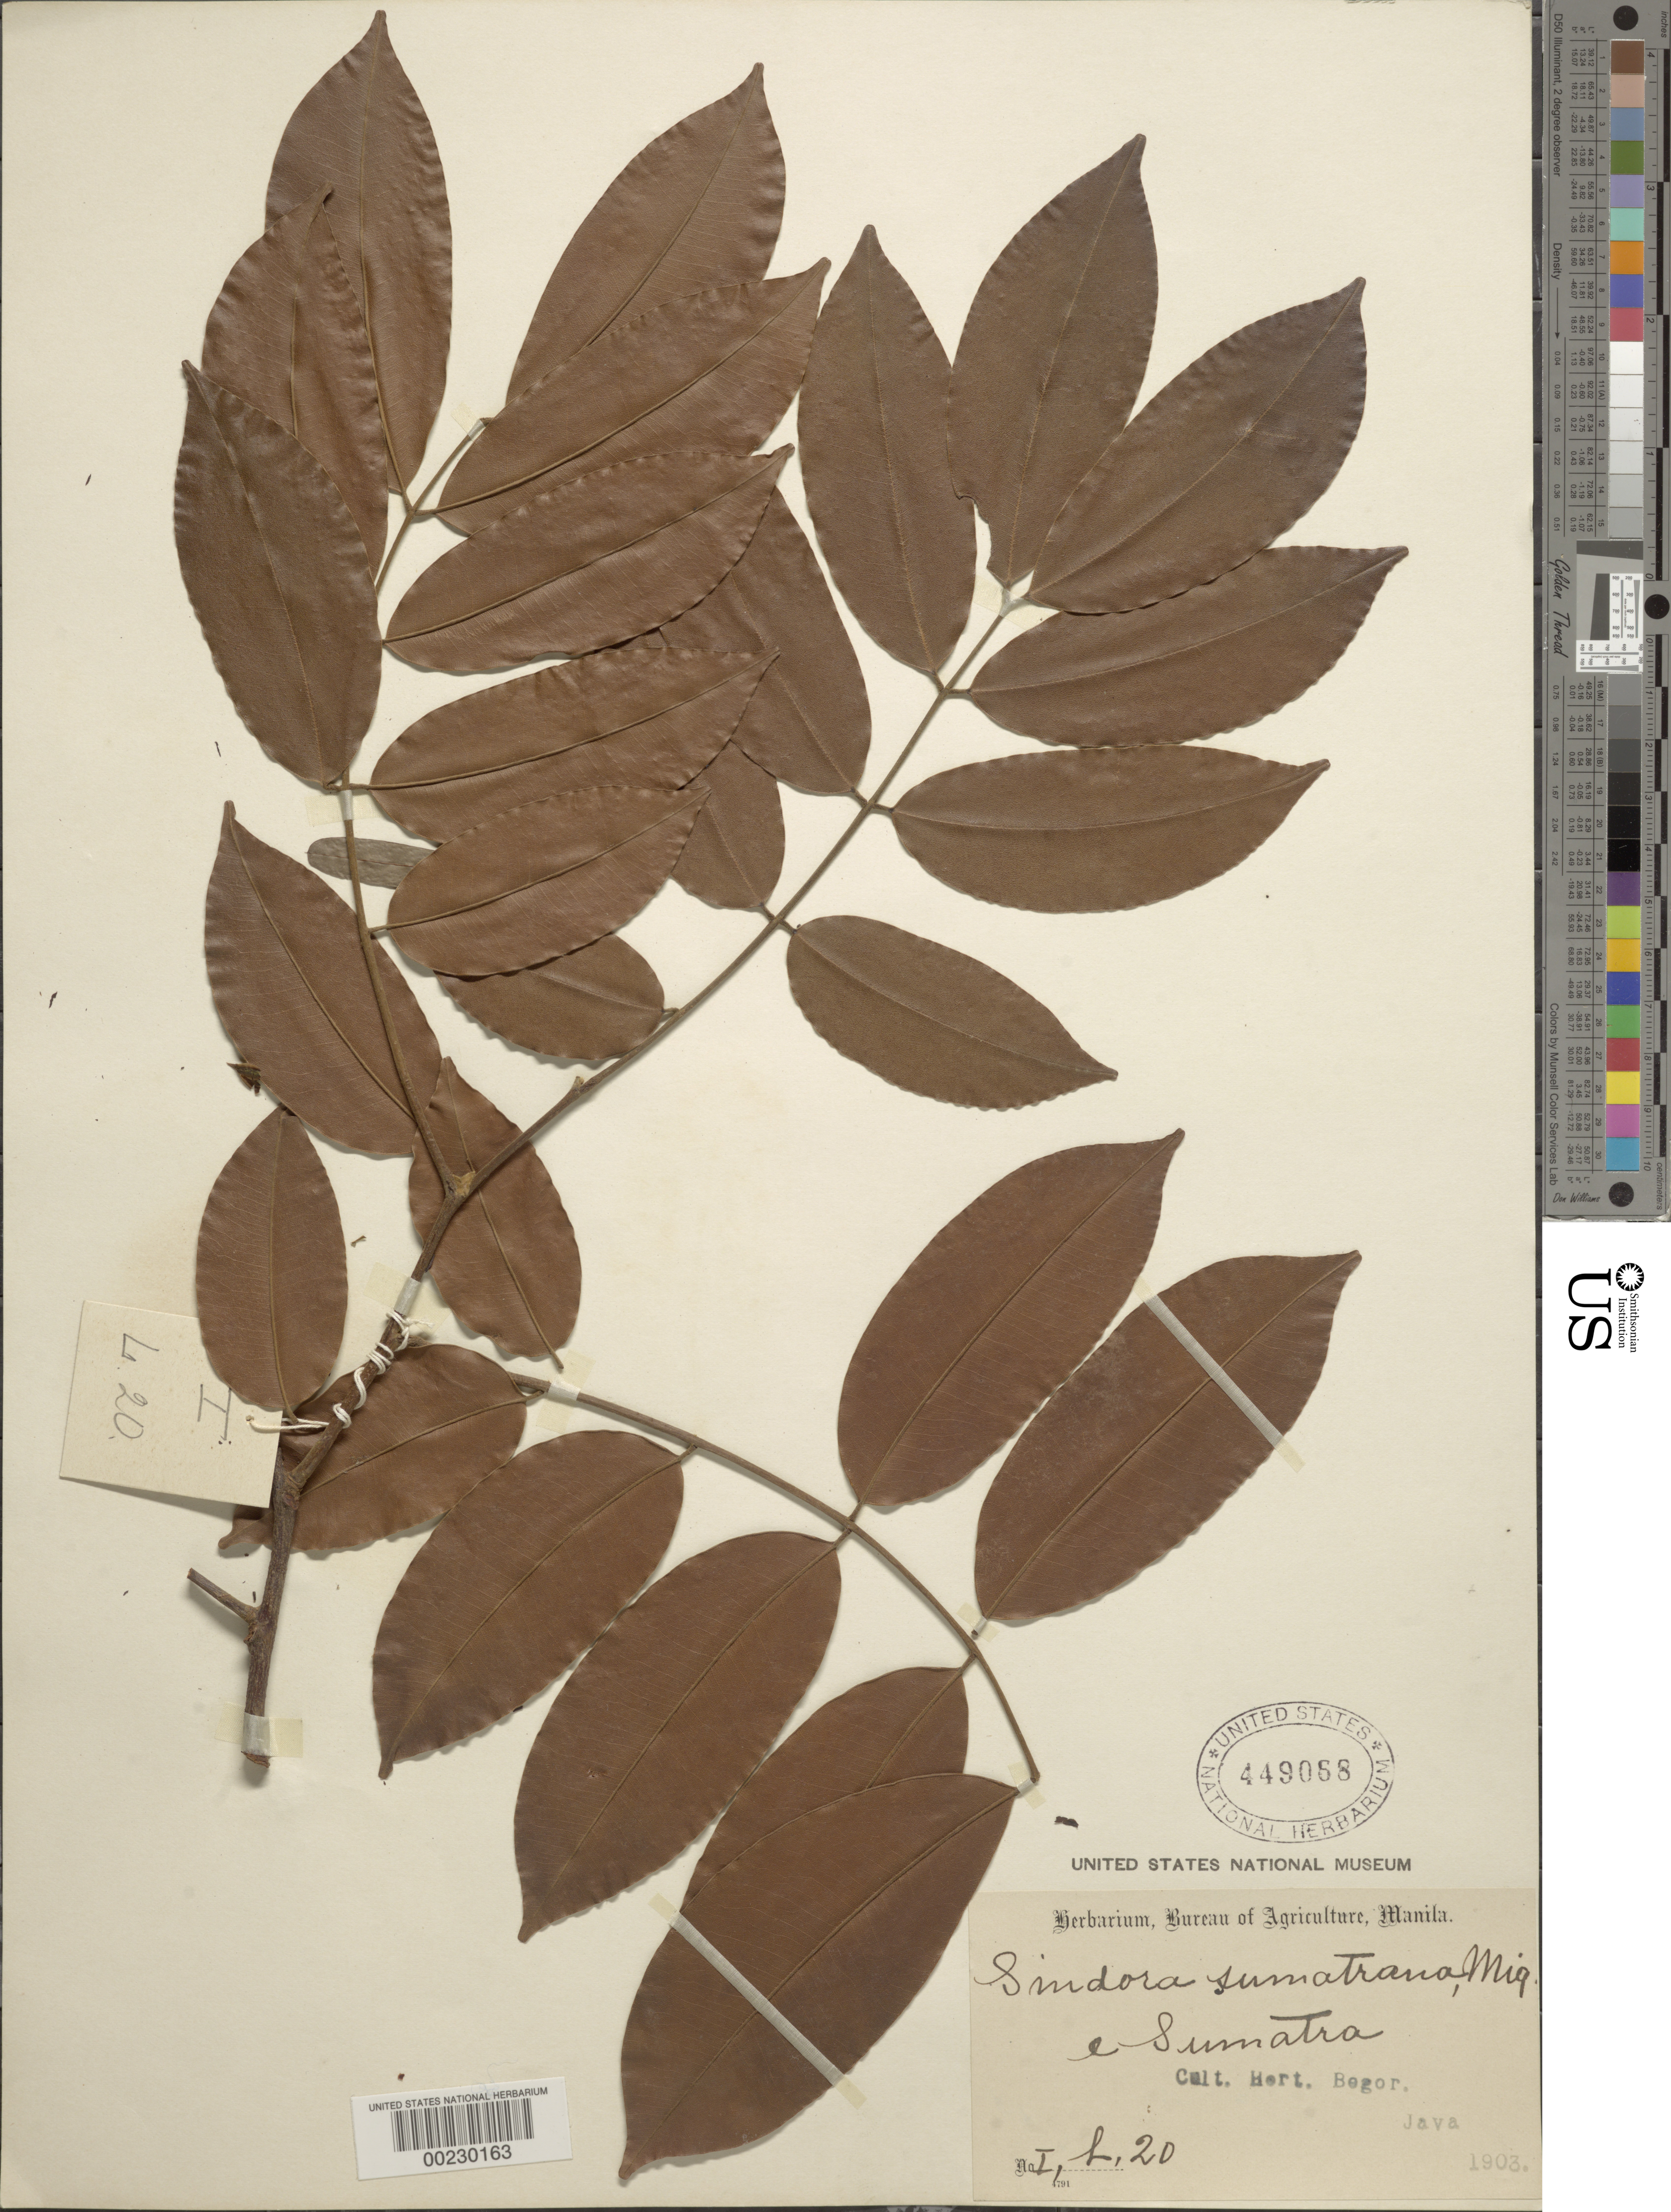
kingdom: Plantae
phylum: Tracheophyta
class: Magnoliopsida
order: Fabales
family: Fabaceae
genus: Sindora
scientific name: Sindora sumatrana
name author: Miq.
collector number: I,l,20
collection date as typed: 1903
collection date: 1903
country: Indonesia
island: Sumatra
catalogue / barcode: US 449068